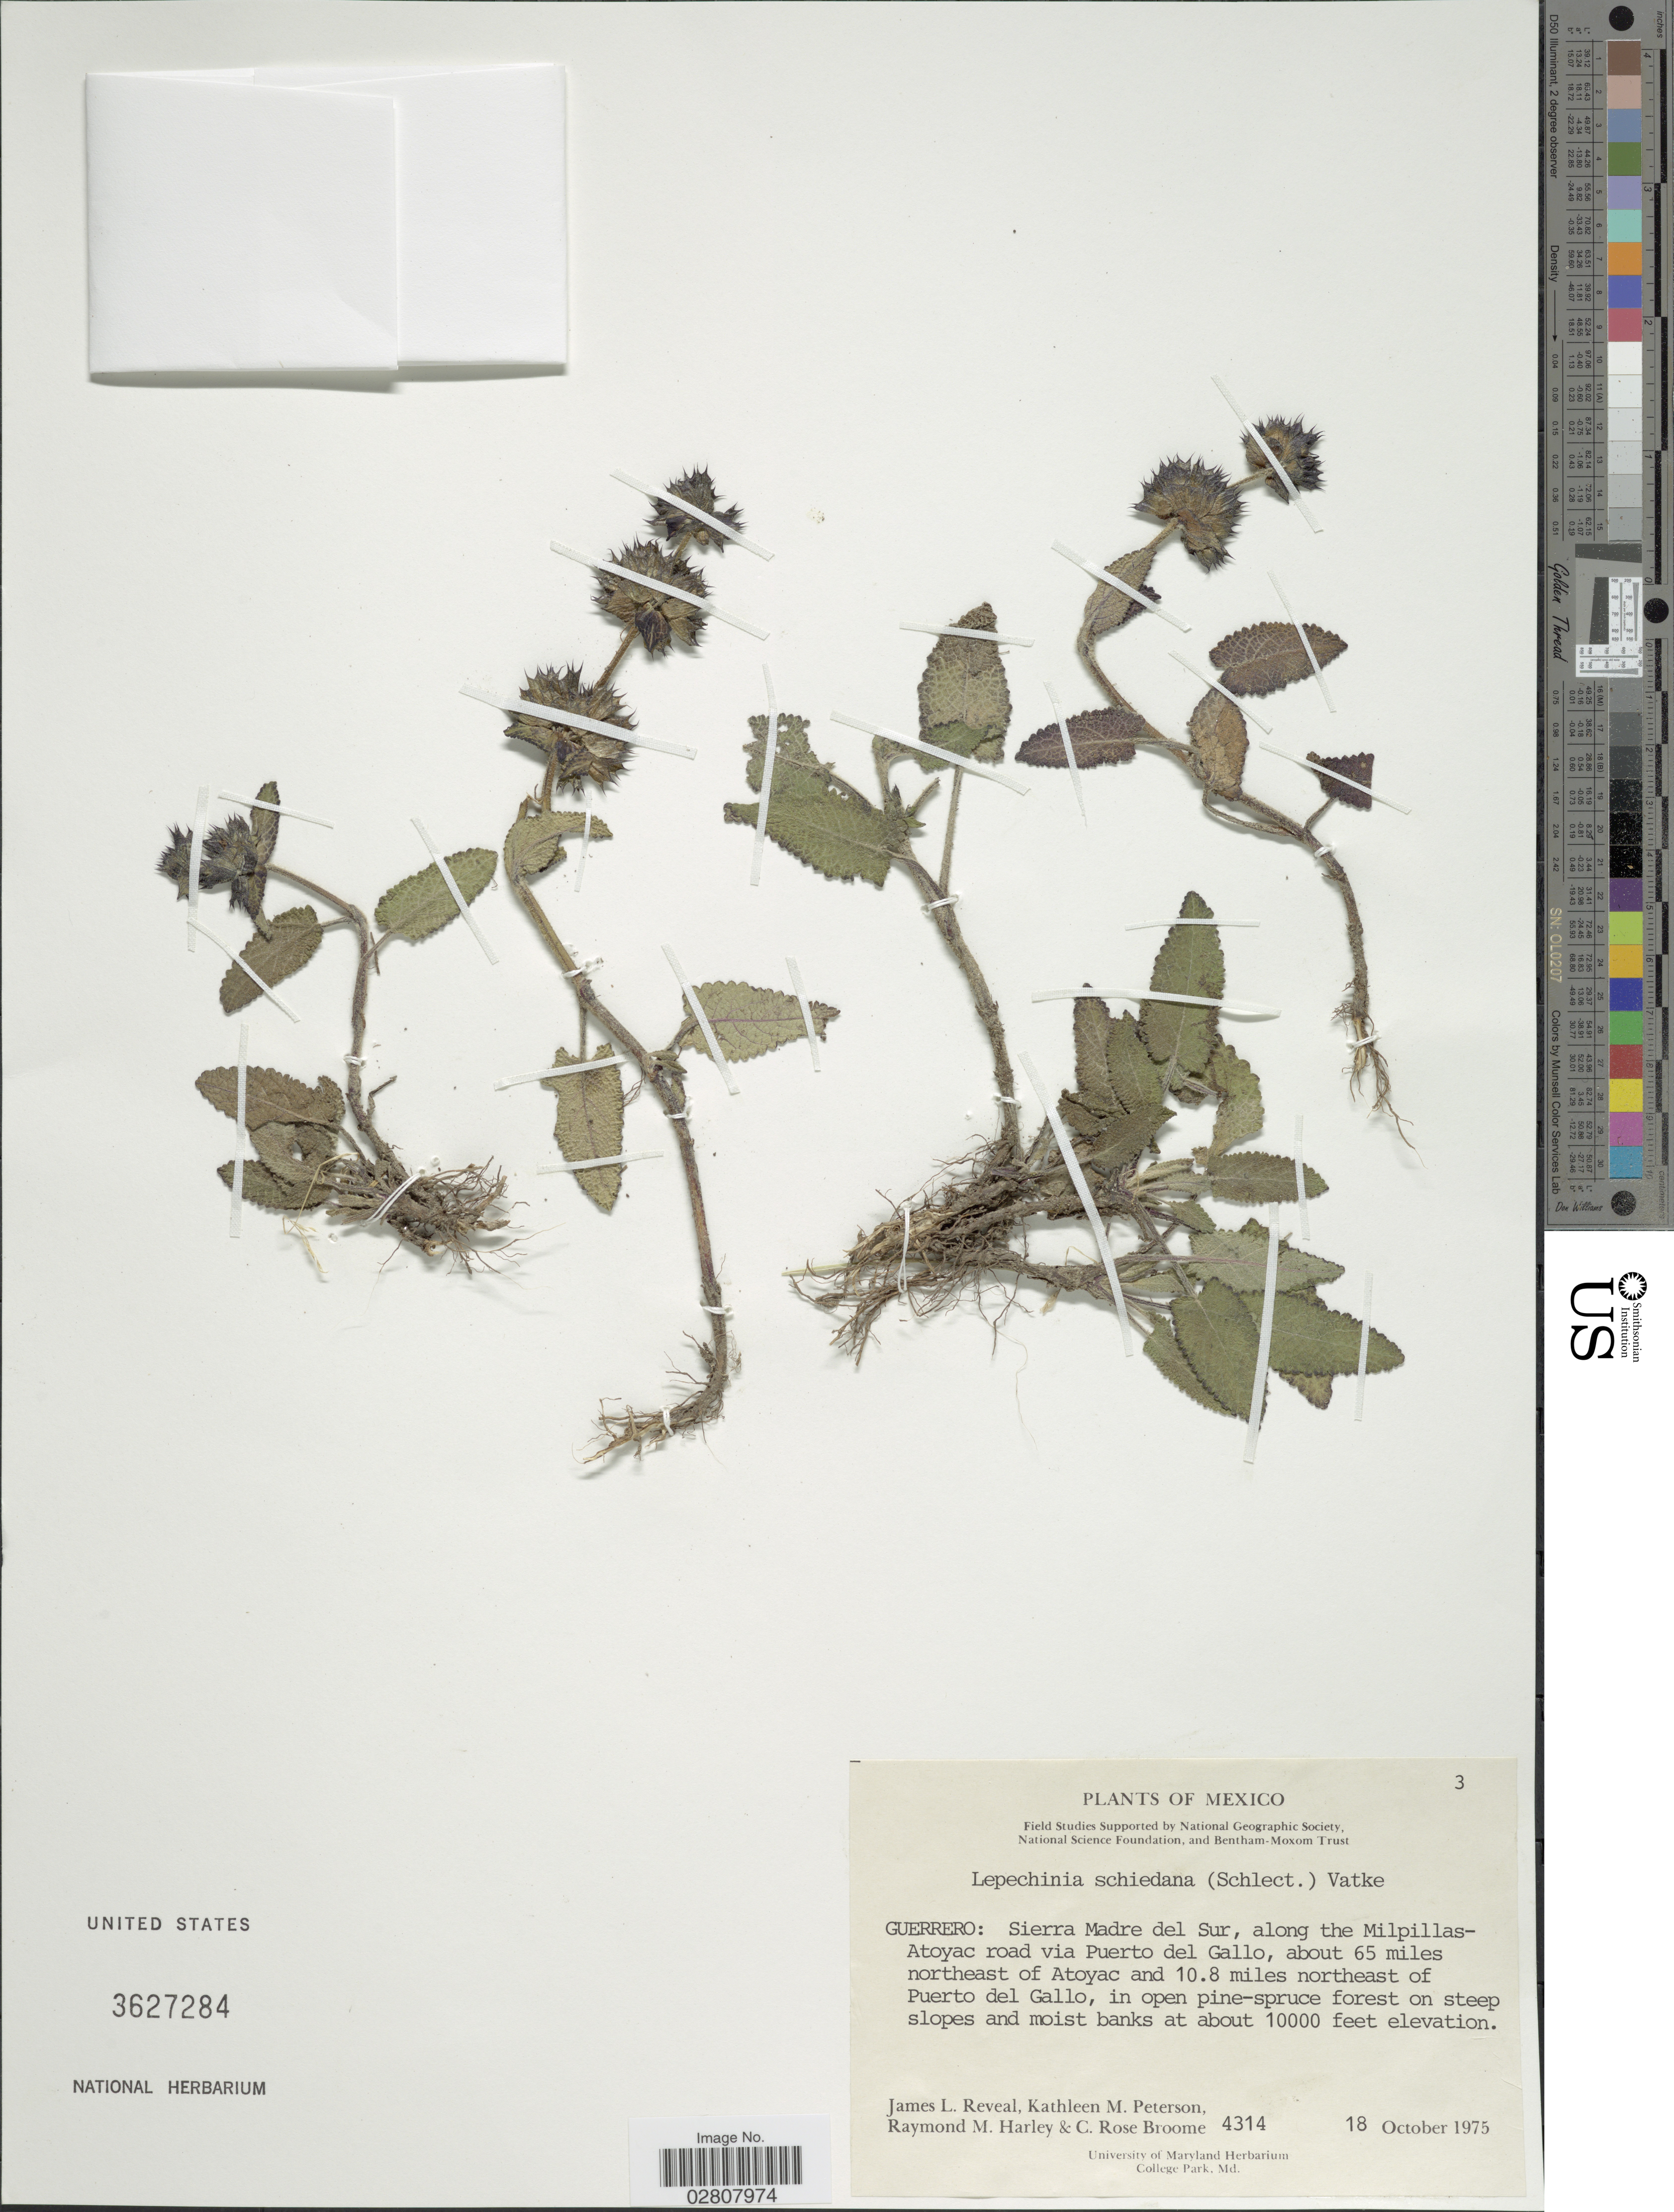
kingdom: Plantae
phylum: Tracheophyta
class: Magnoliopsida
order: Lamiales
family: Lamiaceae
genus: Lepechinia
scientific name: Lepechinia schiedeana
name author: (Schltdl.) Vatke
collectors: J. L. Reveal, K. Peterson, R. M. Harley & C. R. Broome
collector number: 4314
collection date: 1975-10-18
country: Mexico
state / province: Guerrero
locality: Sierra Madre del Sur, along the Milpillas-Atoyac road via Puerto del Gallo, about 65 miles northeast of Atoyac and 10.8 miles northeast of Puerto del Gallo.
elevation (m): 3048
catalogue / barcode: US 3627284